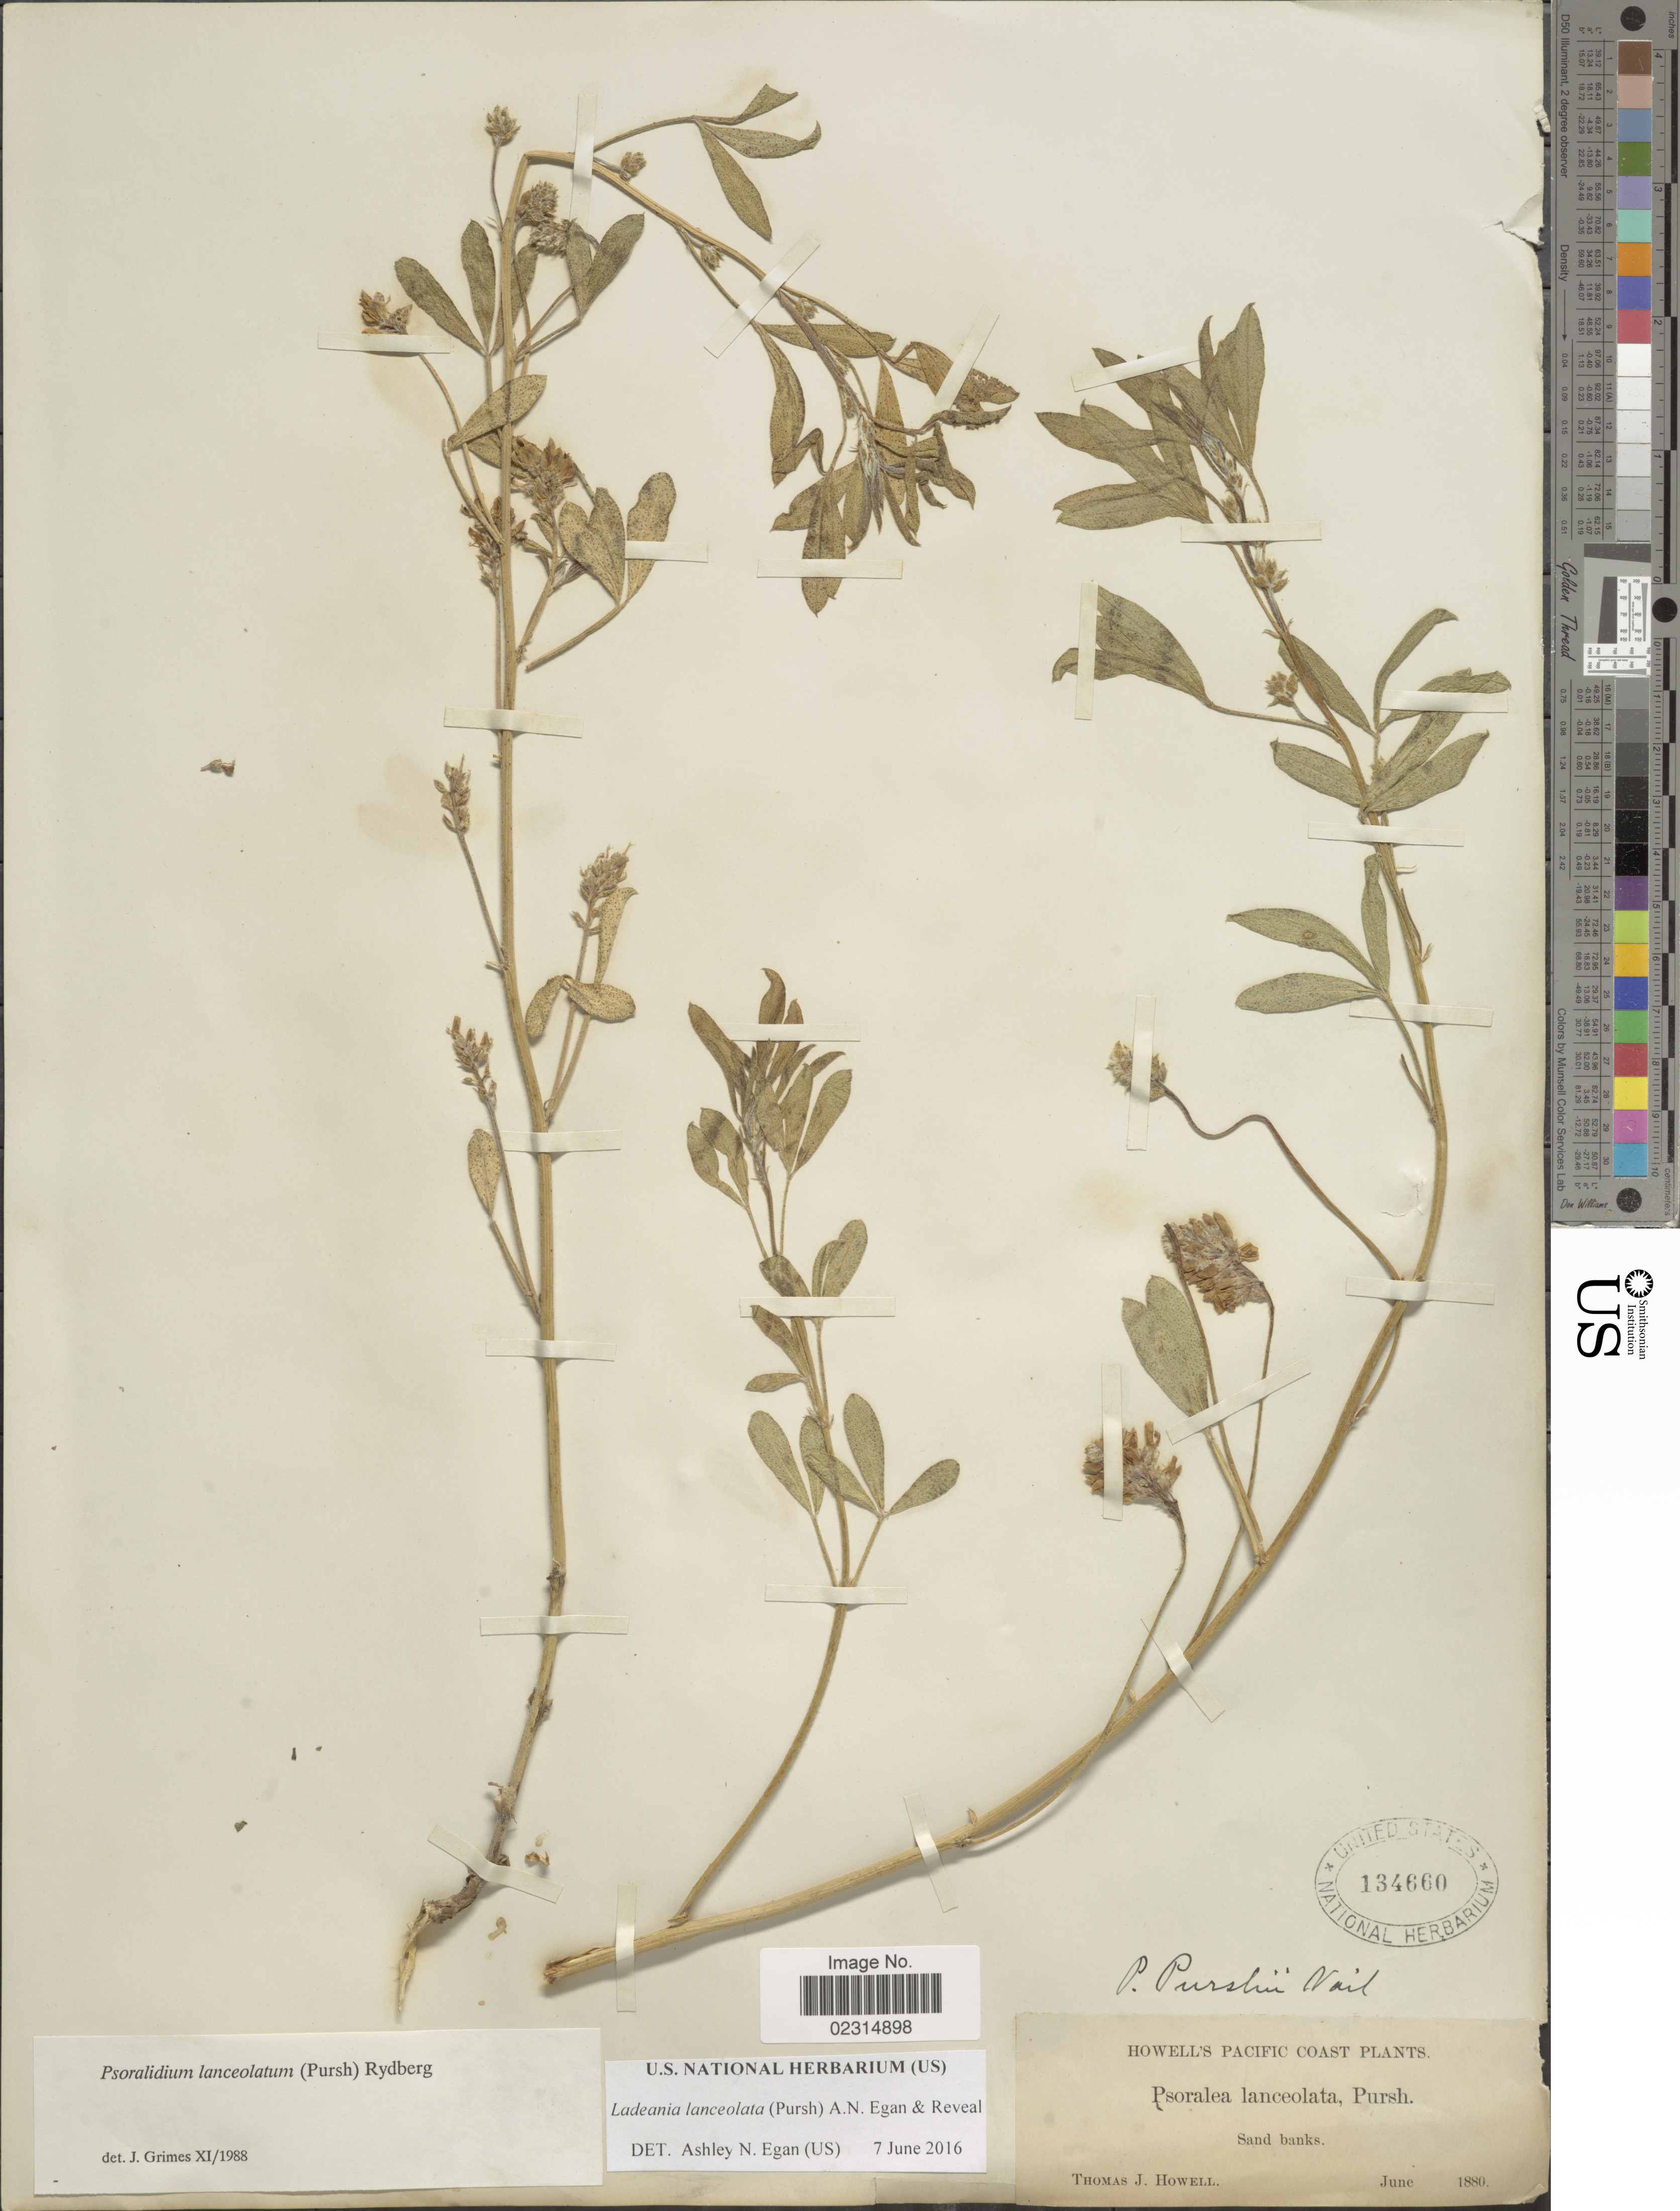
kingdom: Plantae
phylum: Tracheophyta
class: Magnoliopsida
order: Fabales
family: Fabaceae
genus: Ladeania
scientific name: Ladeania lanceolata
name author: (Pursh) A.N. Egan & Reveal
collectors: T. J. Howell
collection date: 1880-06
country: United States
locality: Pacific Coast, Sand banks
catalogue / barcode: US 134660